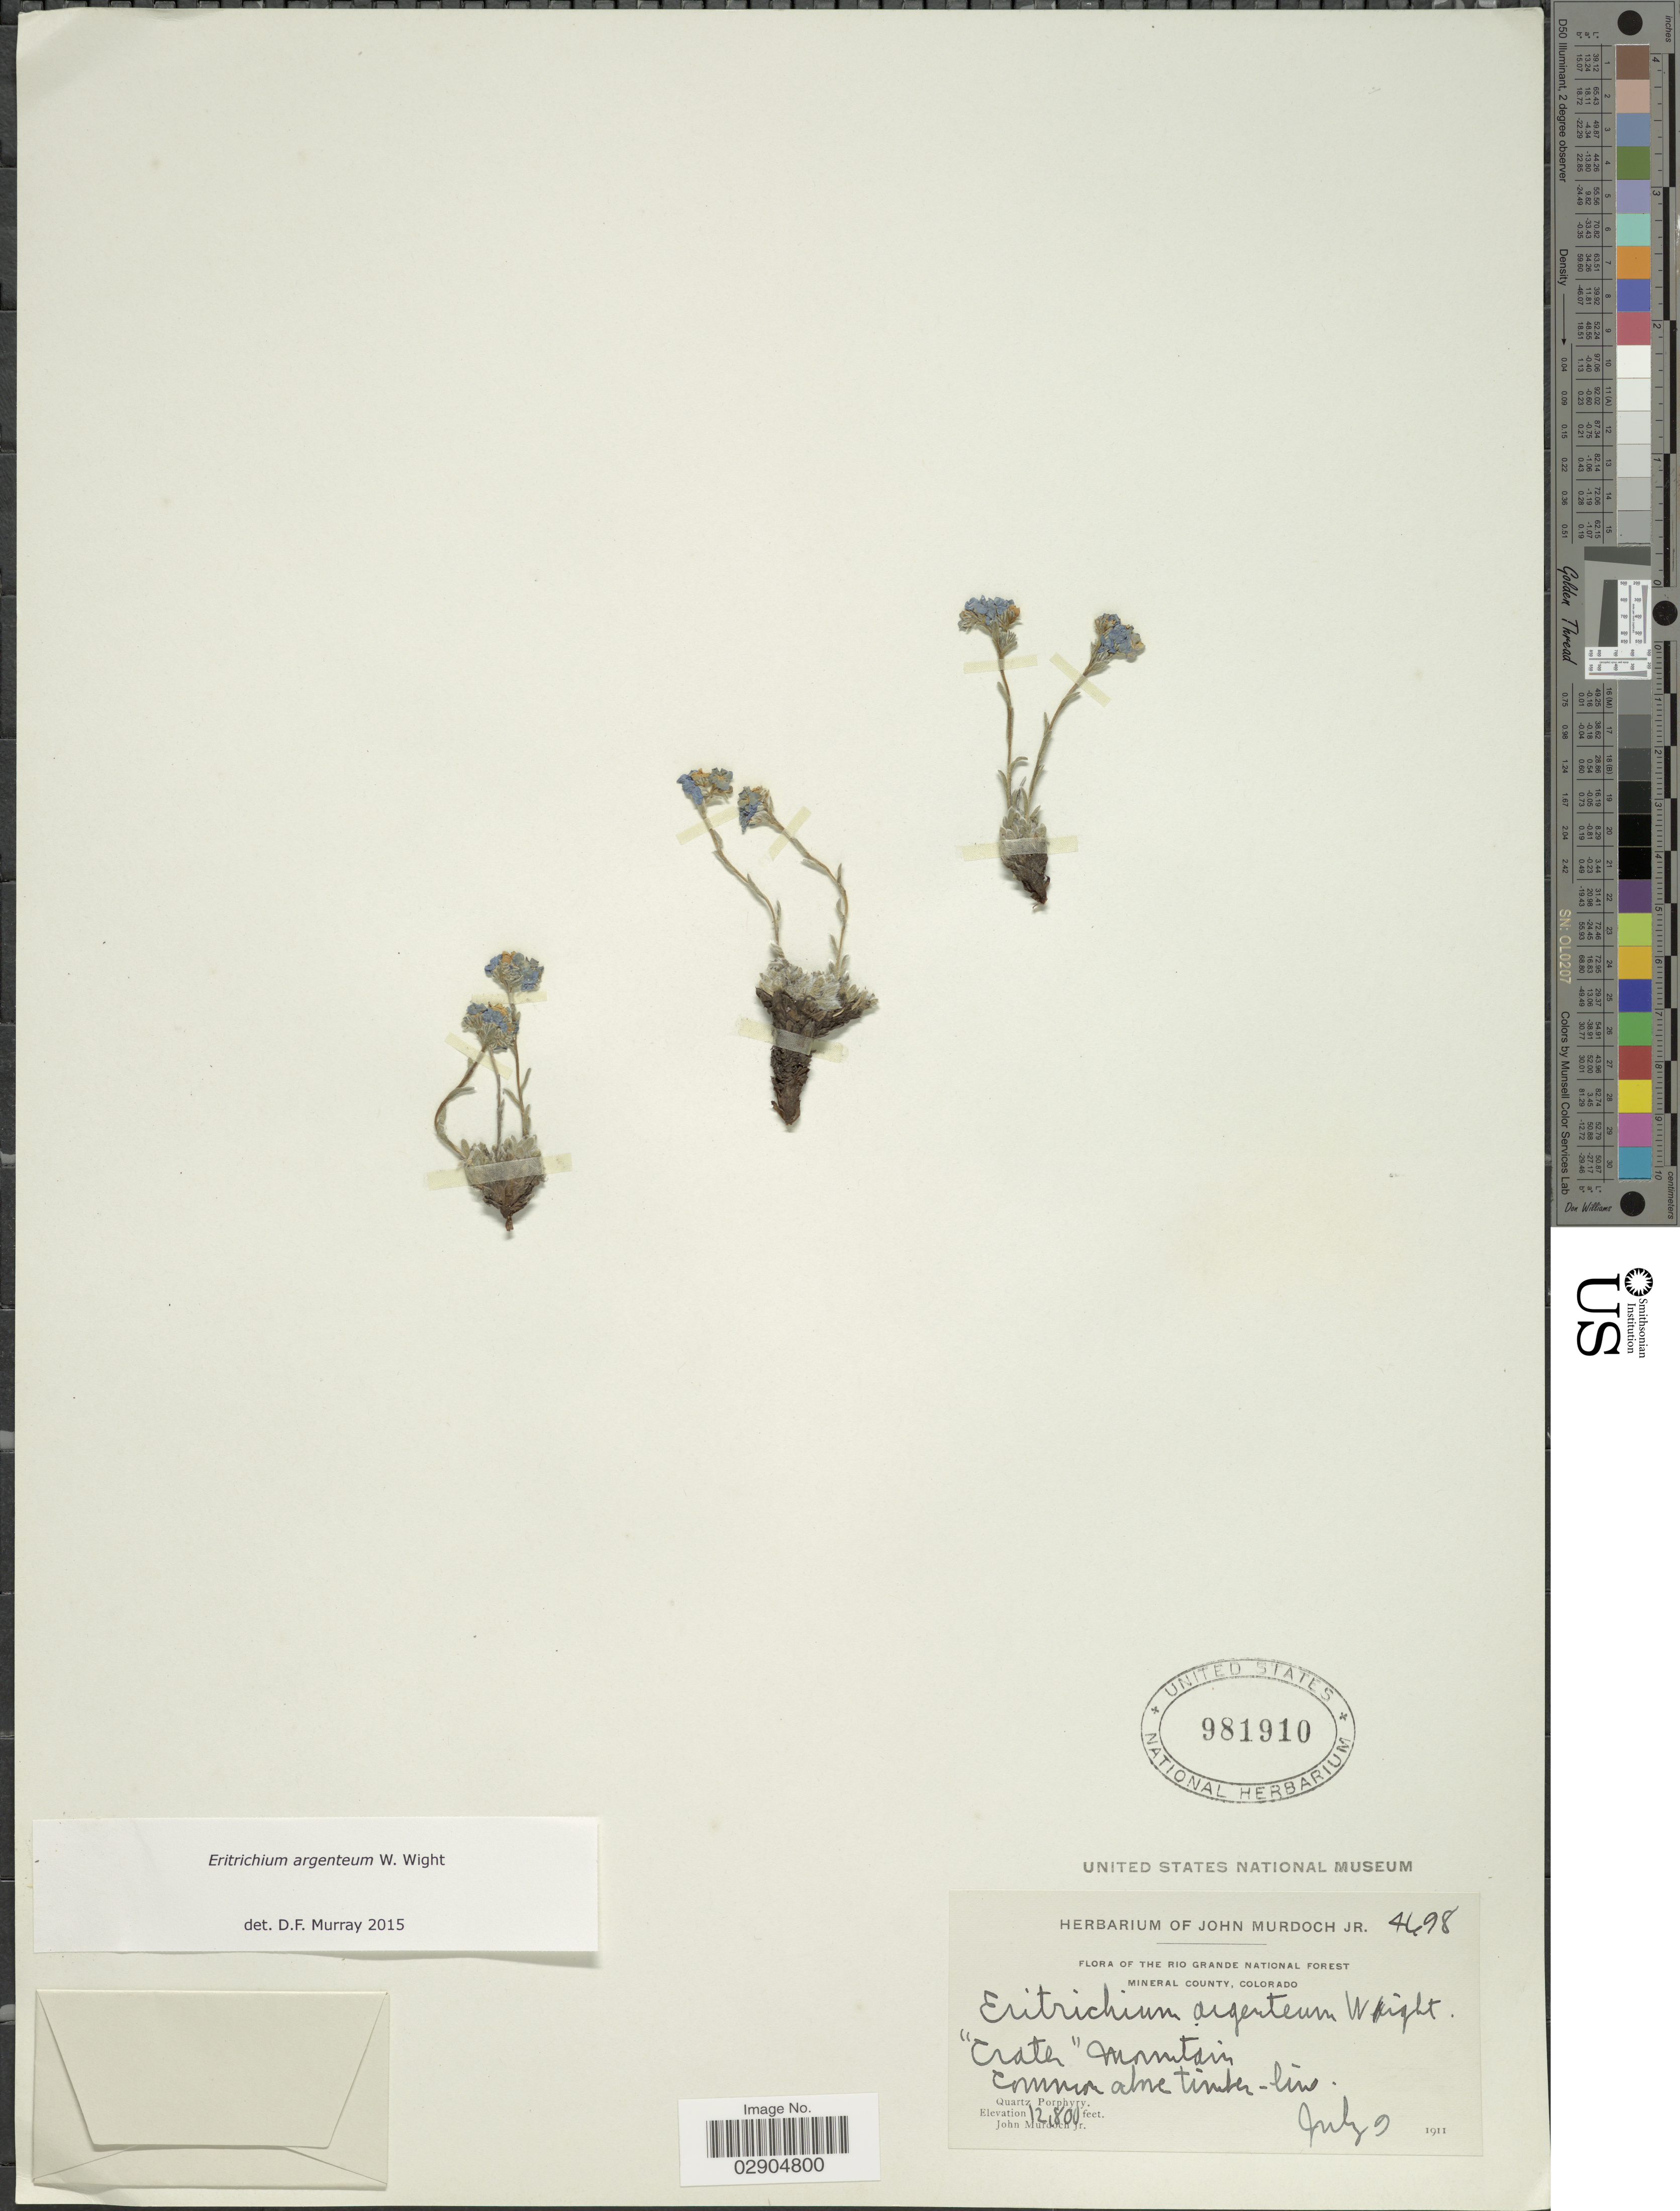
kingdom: Plantae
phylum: Tracheophyta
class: Magnoliopsida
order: Boraginales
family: Boraginaceae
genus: Eritrichium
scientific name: Eritrichium argenteum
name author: W. Wight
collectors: J. Murdoch Jr.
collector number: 4698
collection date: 1911-07-09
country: United States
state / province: Colorado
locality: The Rio Grande National Forest, Mineral County, Colorado.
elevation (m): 3901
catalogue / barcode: US 981910